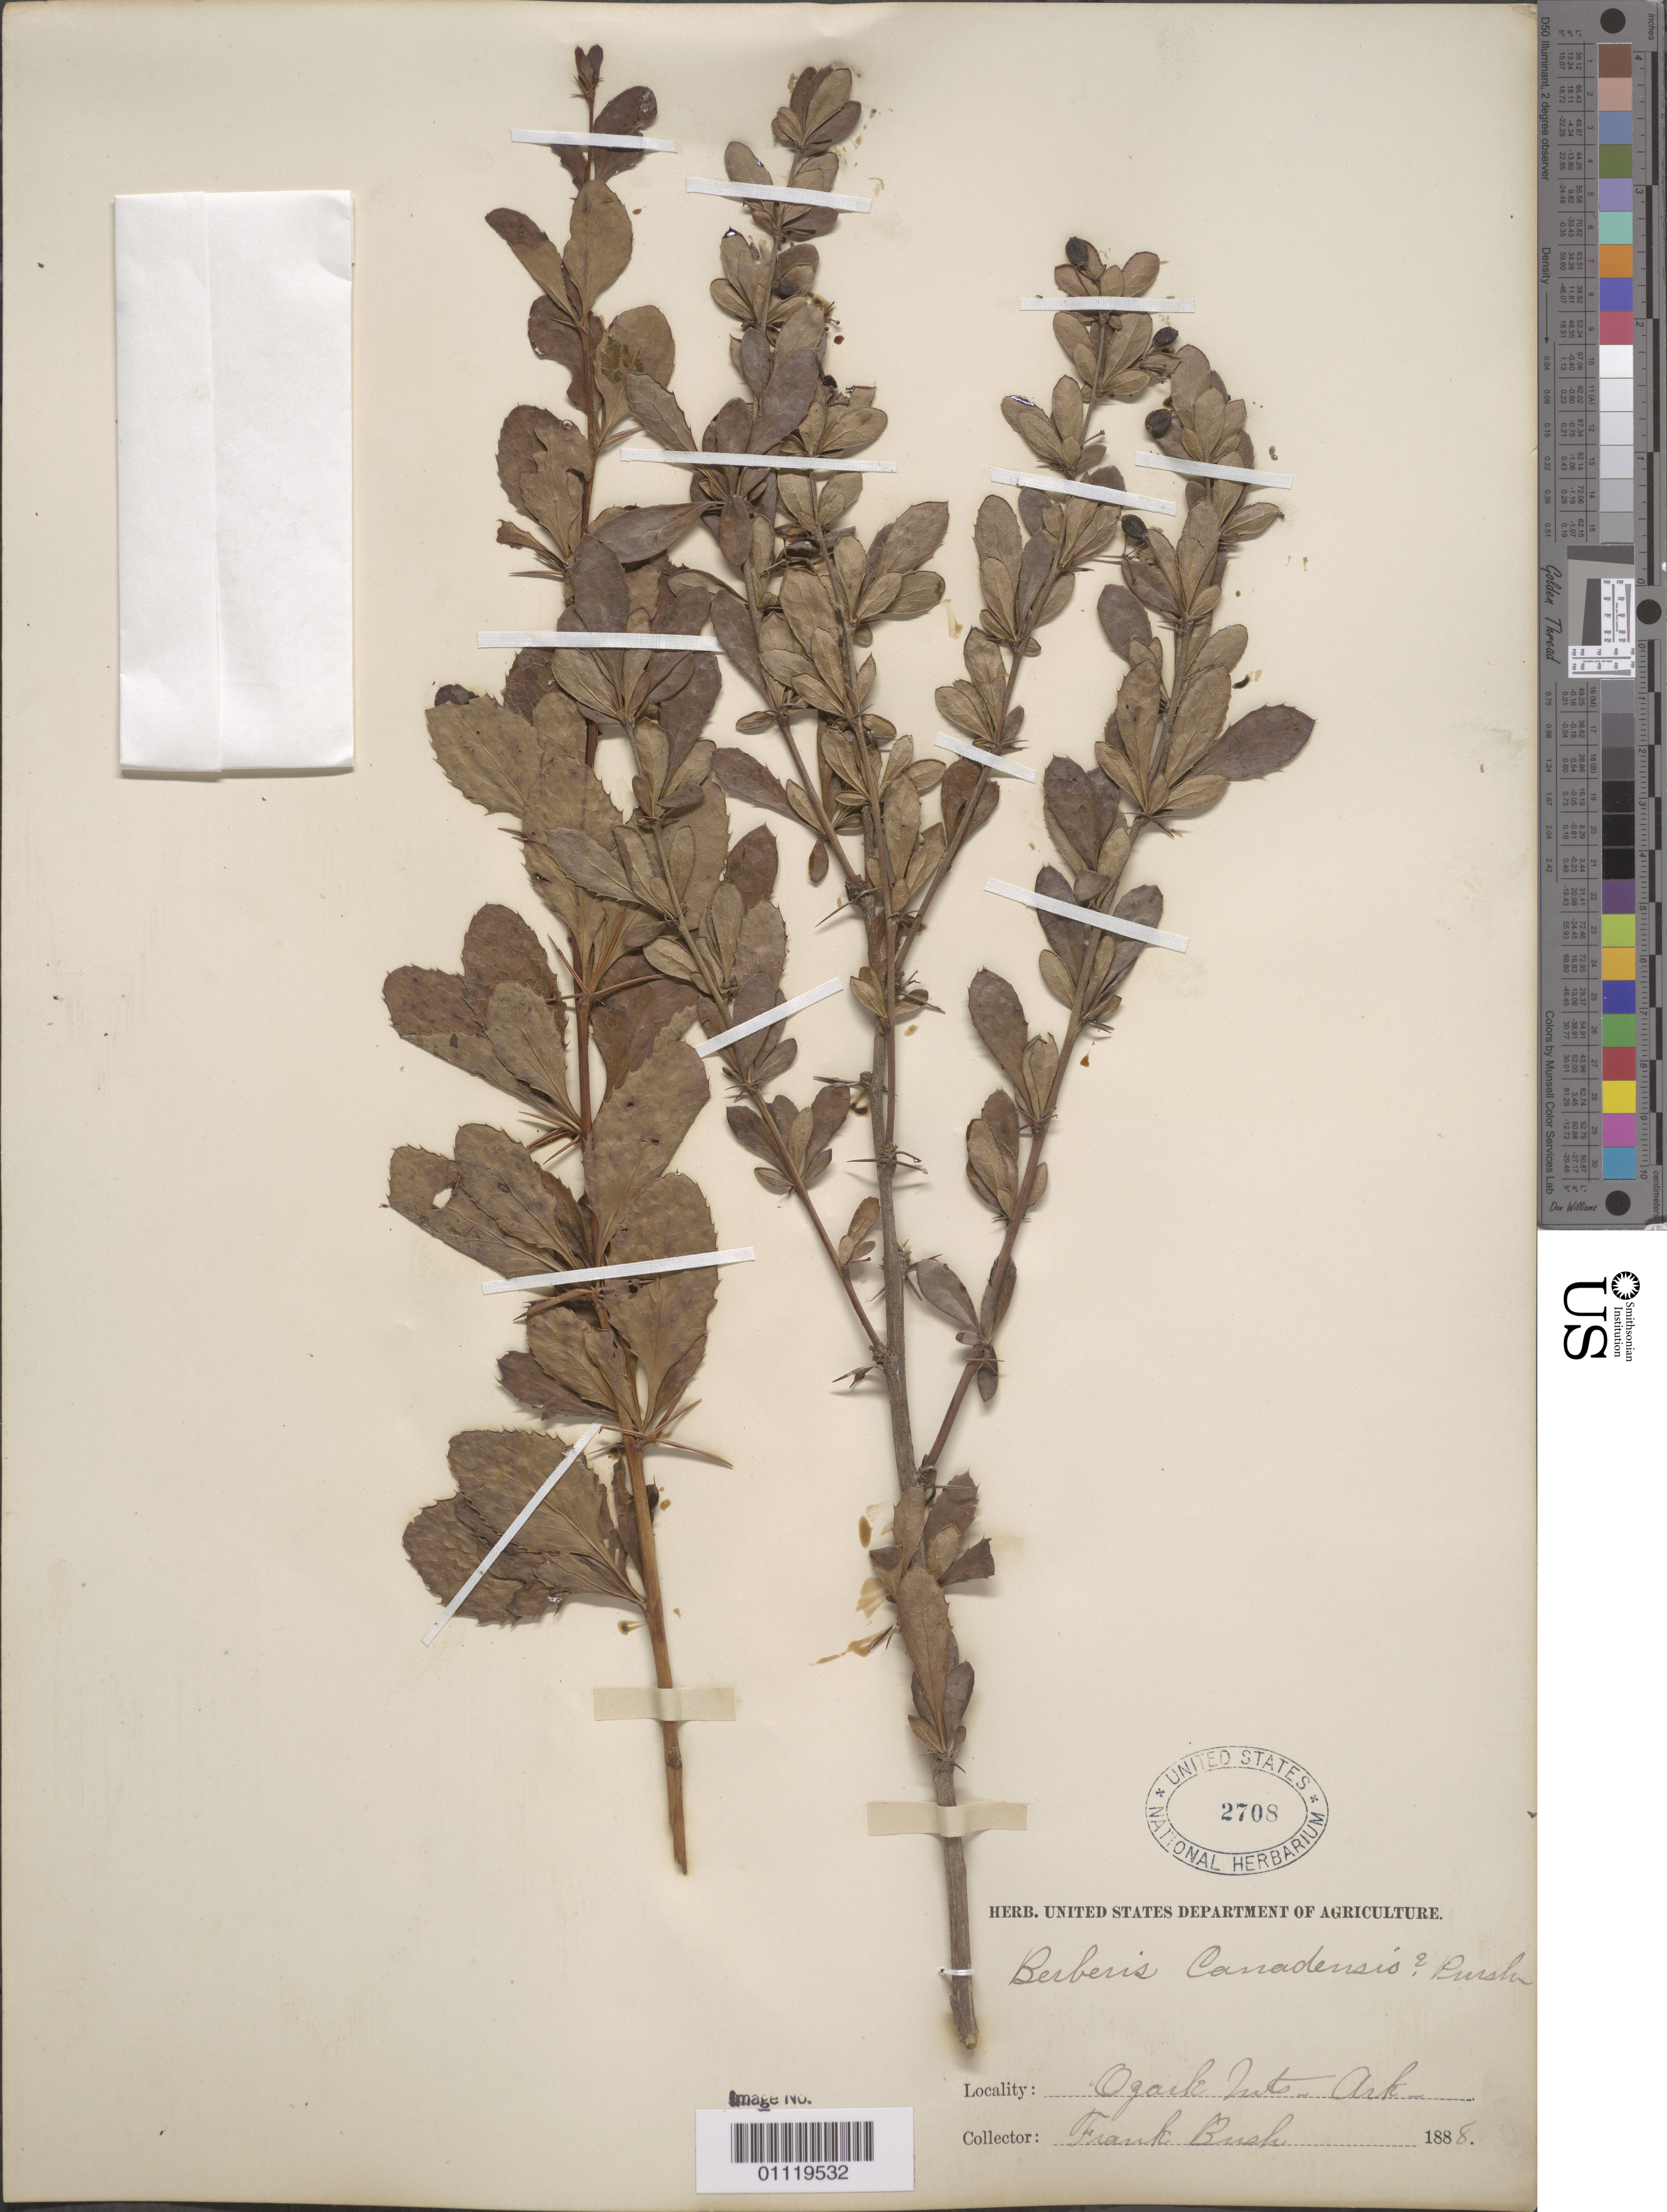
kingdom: Plantae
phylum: Tracheophyta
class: Magnoliopsida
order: Ranunculales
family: Berberidaceae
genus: Berberis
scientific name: Berberis canadensis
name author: Mill.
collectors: F. Bush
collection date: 1888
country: United States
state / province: Arkansas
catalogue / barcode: US 2708